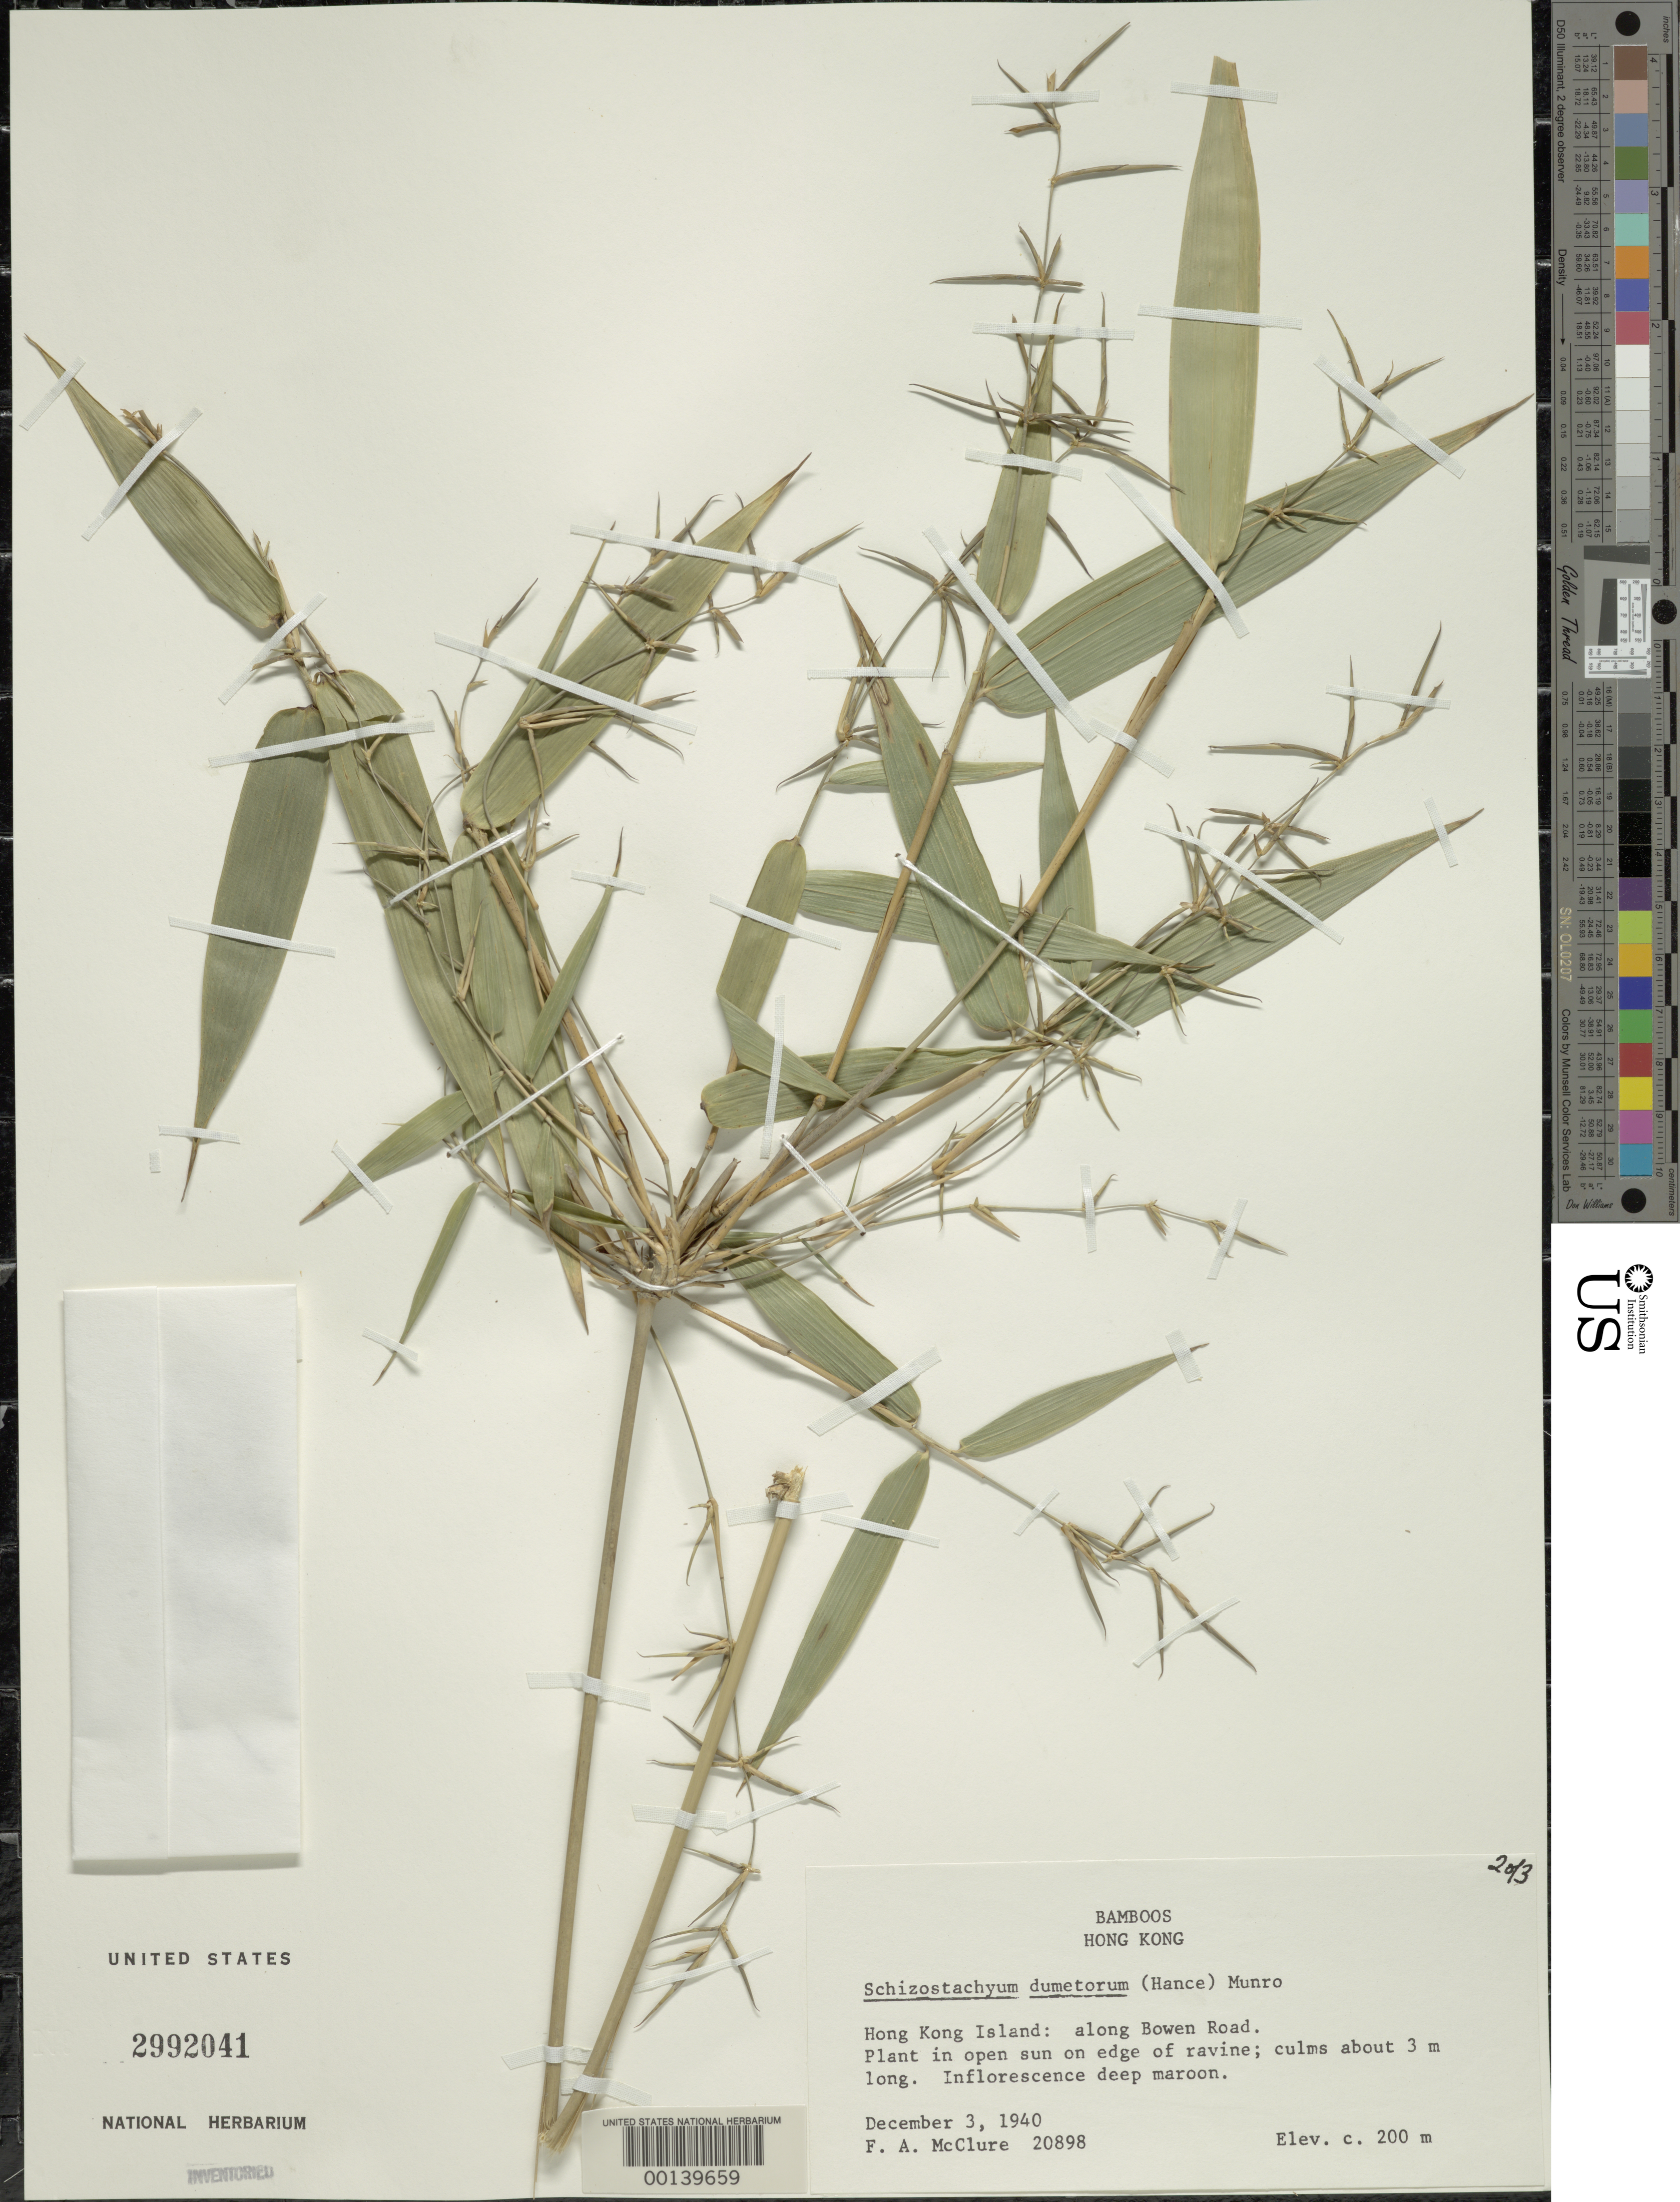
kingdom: Plantae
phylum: Tracheophyta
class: Liliopsida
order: Poales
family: Poaceae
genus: Schizostachyum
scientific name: Schizostachyum dumetorum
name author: (Hance) Munro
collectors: F. A. McClure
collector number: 20898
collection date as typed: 03 Dec 1940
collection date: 1940-12-03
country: China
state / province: Hong Kong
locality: Hong kong isl., bowen rd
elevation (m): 200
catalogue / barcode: US 2992041